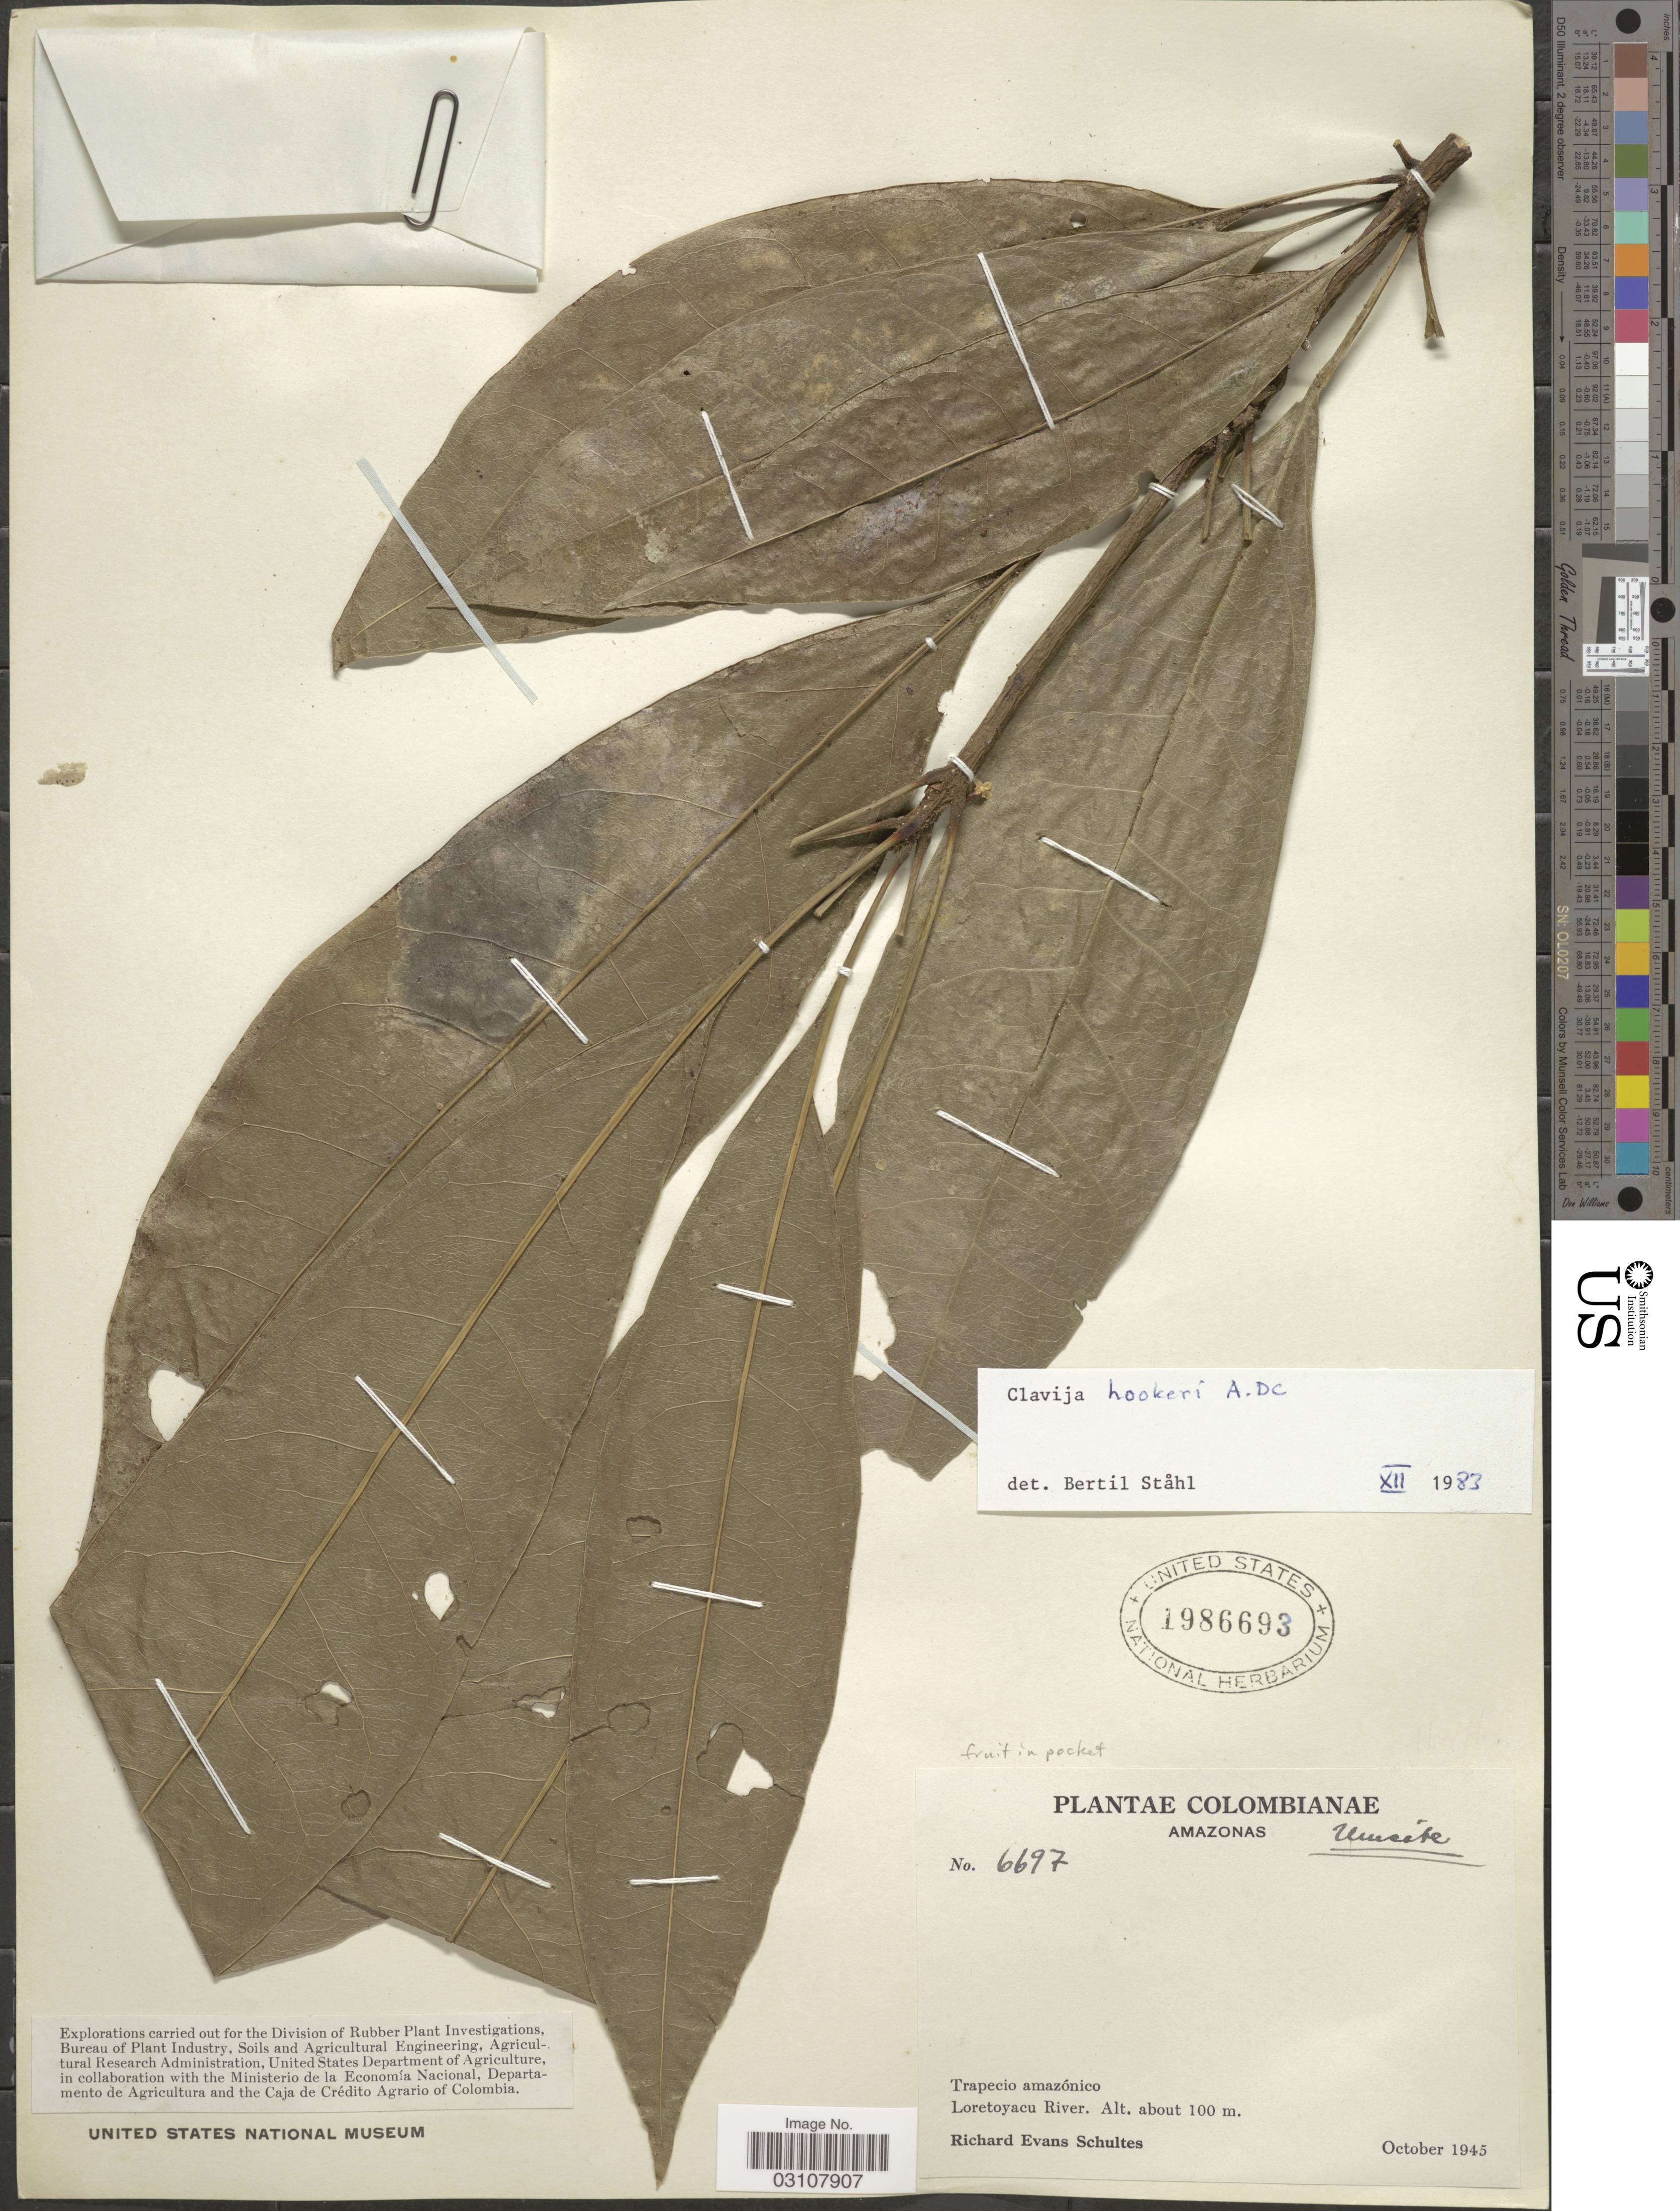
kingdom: Plantae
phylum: Tracheophyta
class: Magnoliopsida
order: Ericales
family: Primulaceae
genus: Clavija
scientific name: Clavija hookeri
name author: A. DC.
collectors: R. E. Schultes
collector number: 6697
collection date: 1945-10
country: Colombia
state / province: Amazônas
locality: Trapecia amazónico. Loretoyacu River.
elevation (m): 100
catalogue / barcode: US 1986693